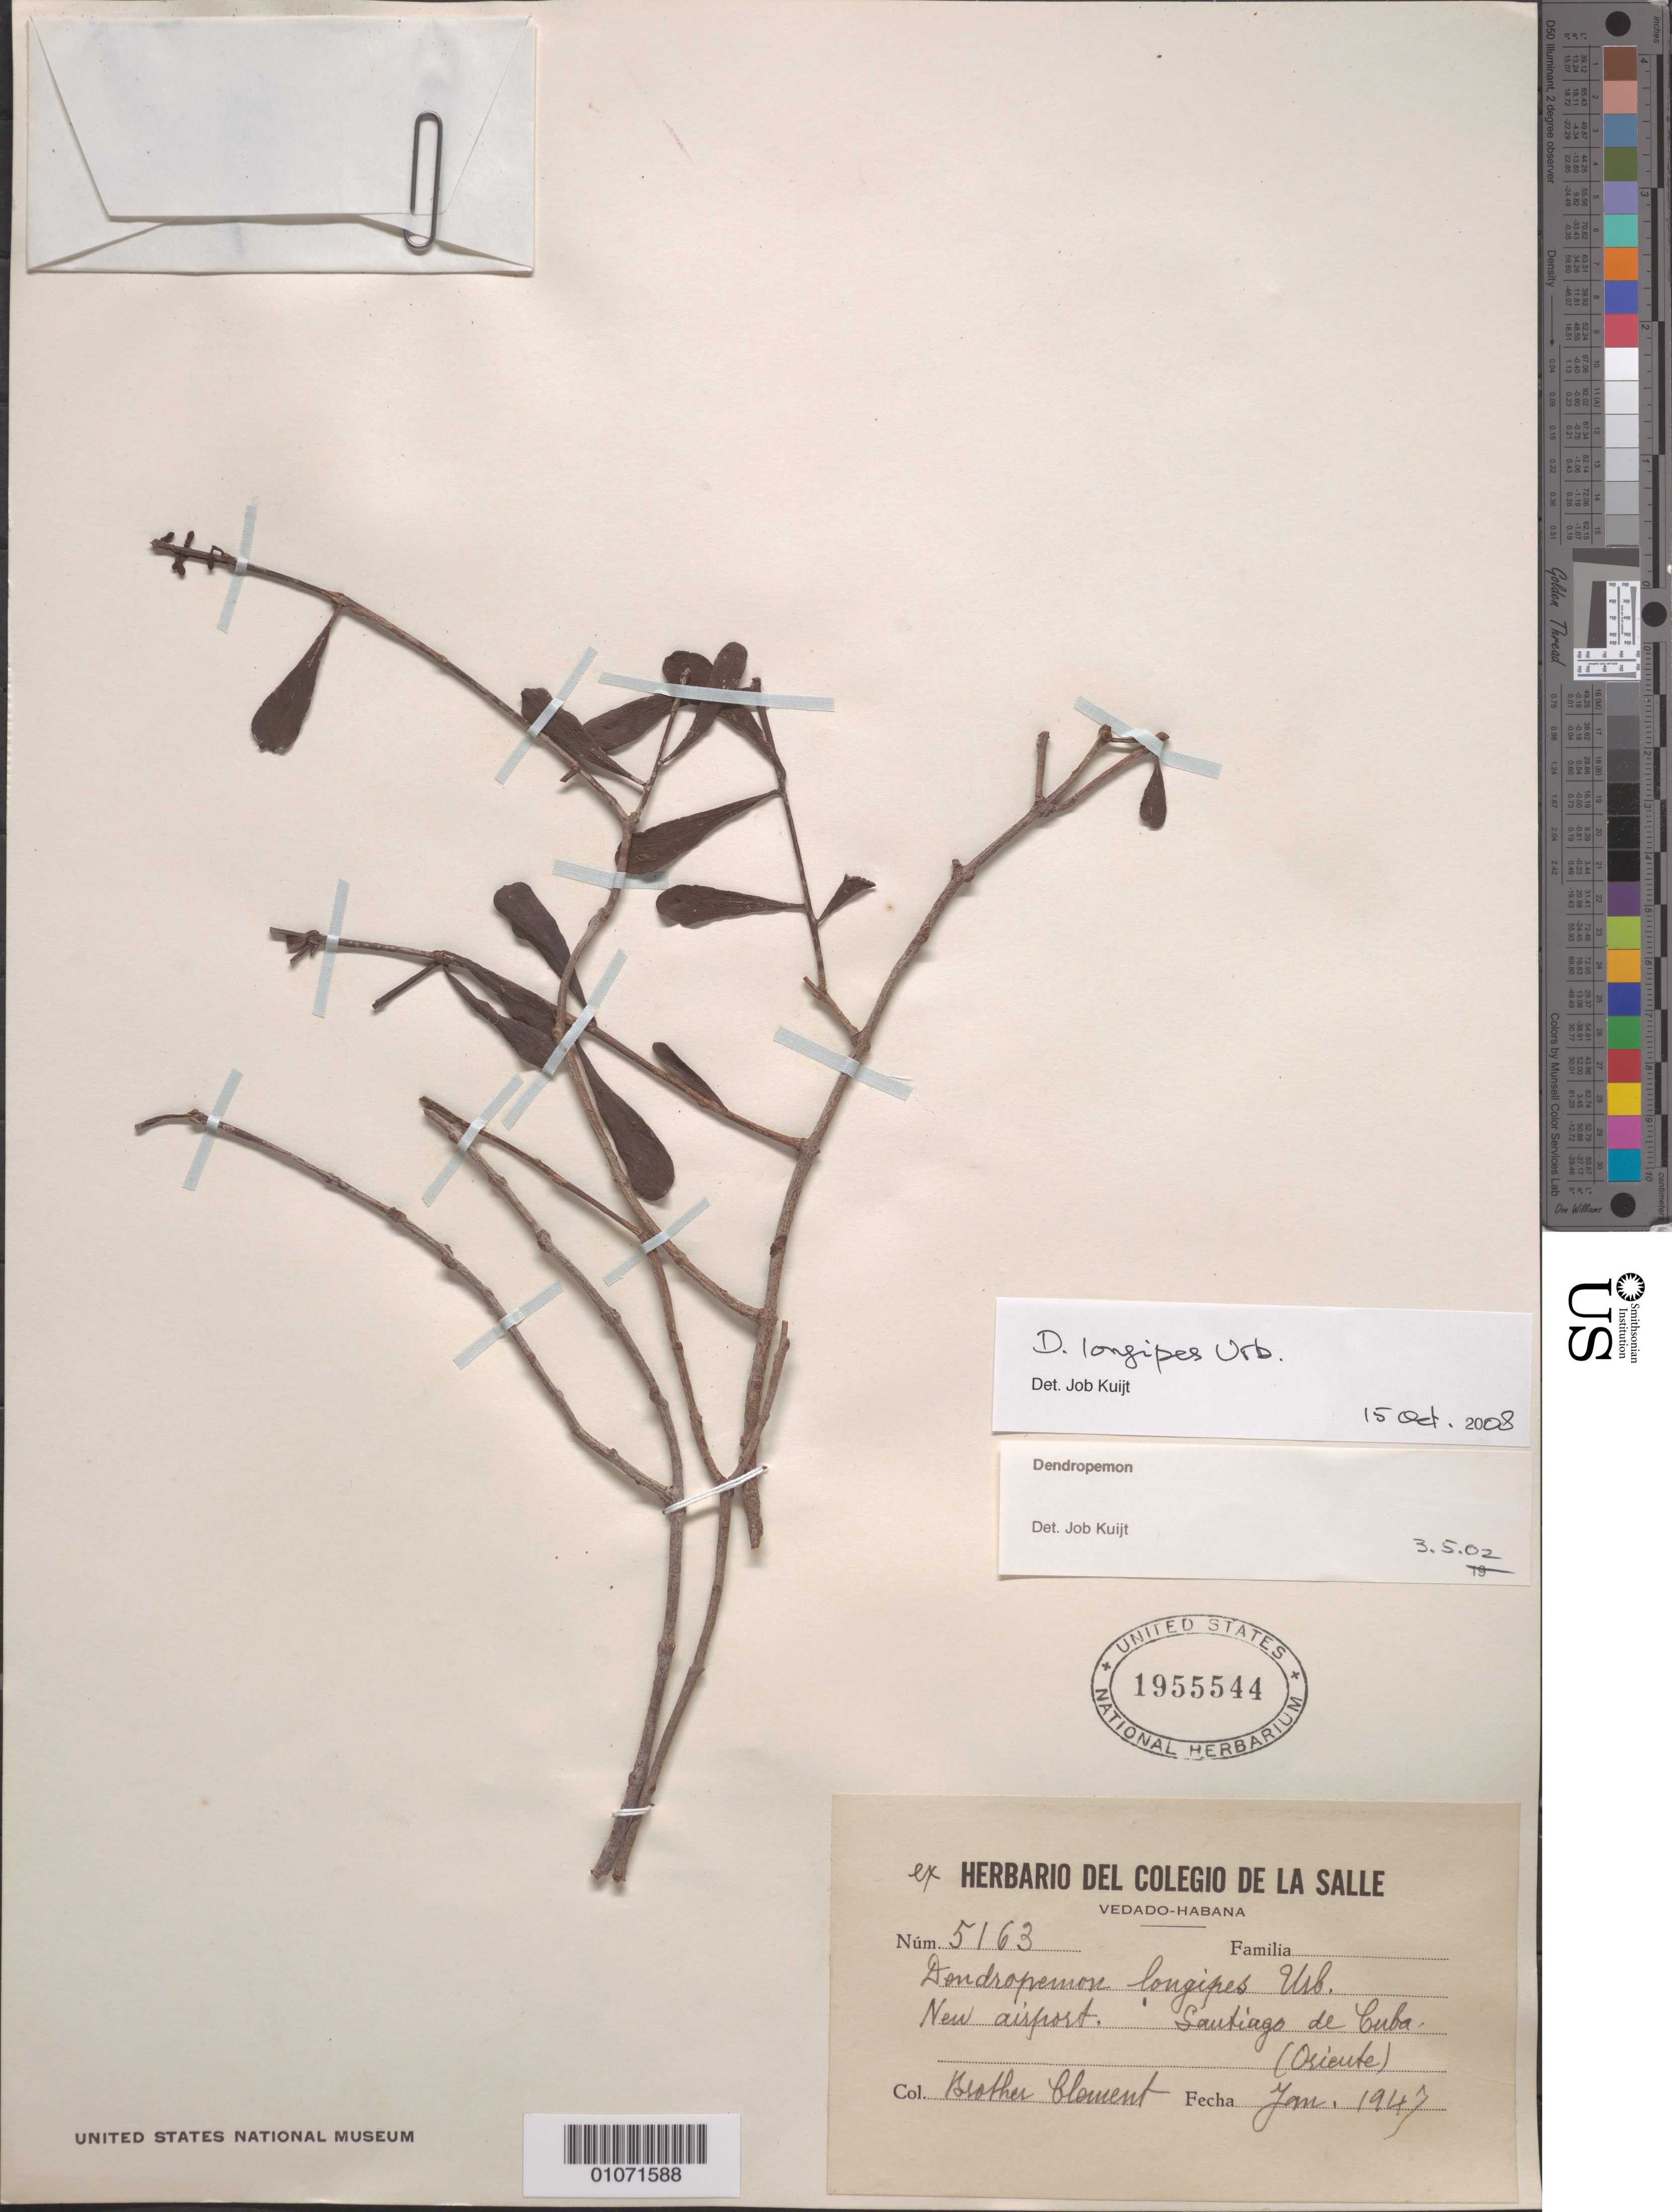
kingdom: Plantae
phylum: Tracheophyta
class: Magnoliopsida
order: Santalales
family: Loranthaceae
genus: Dendropemon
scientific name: Dendropemon longipes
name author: Urb.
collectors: B. Clement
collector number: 5163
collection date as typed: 01 Jan 1947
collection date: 1947-01-01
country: Cuba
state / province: Santiago de Cuba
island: Cuba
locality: New airport, Santiago de Cuba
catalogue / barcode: US 1955544